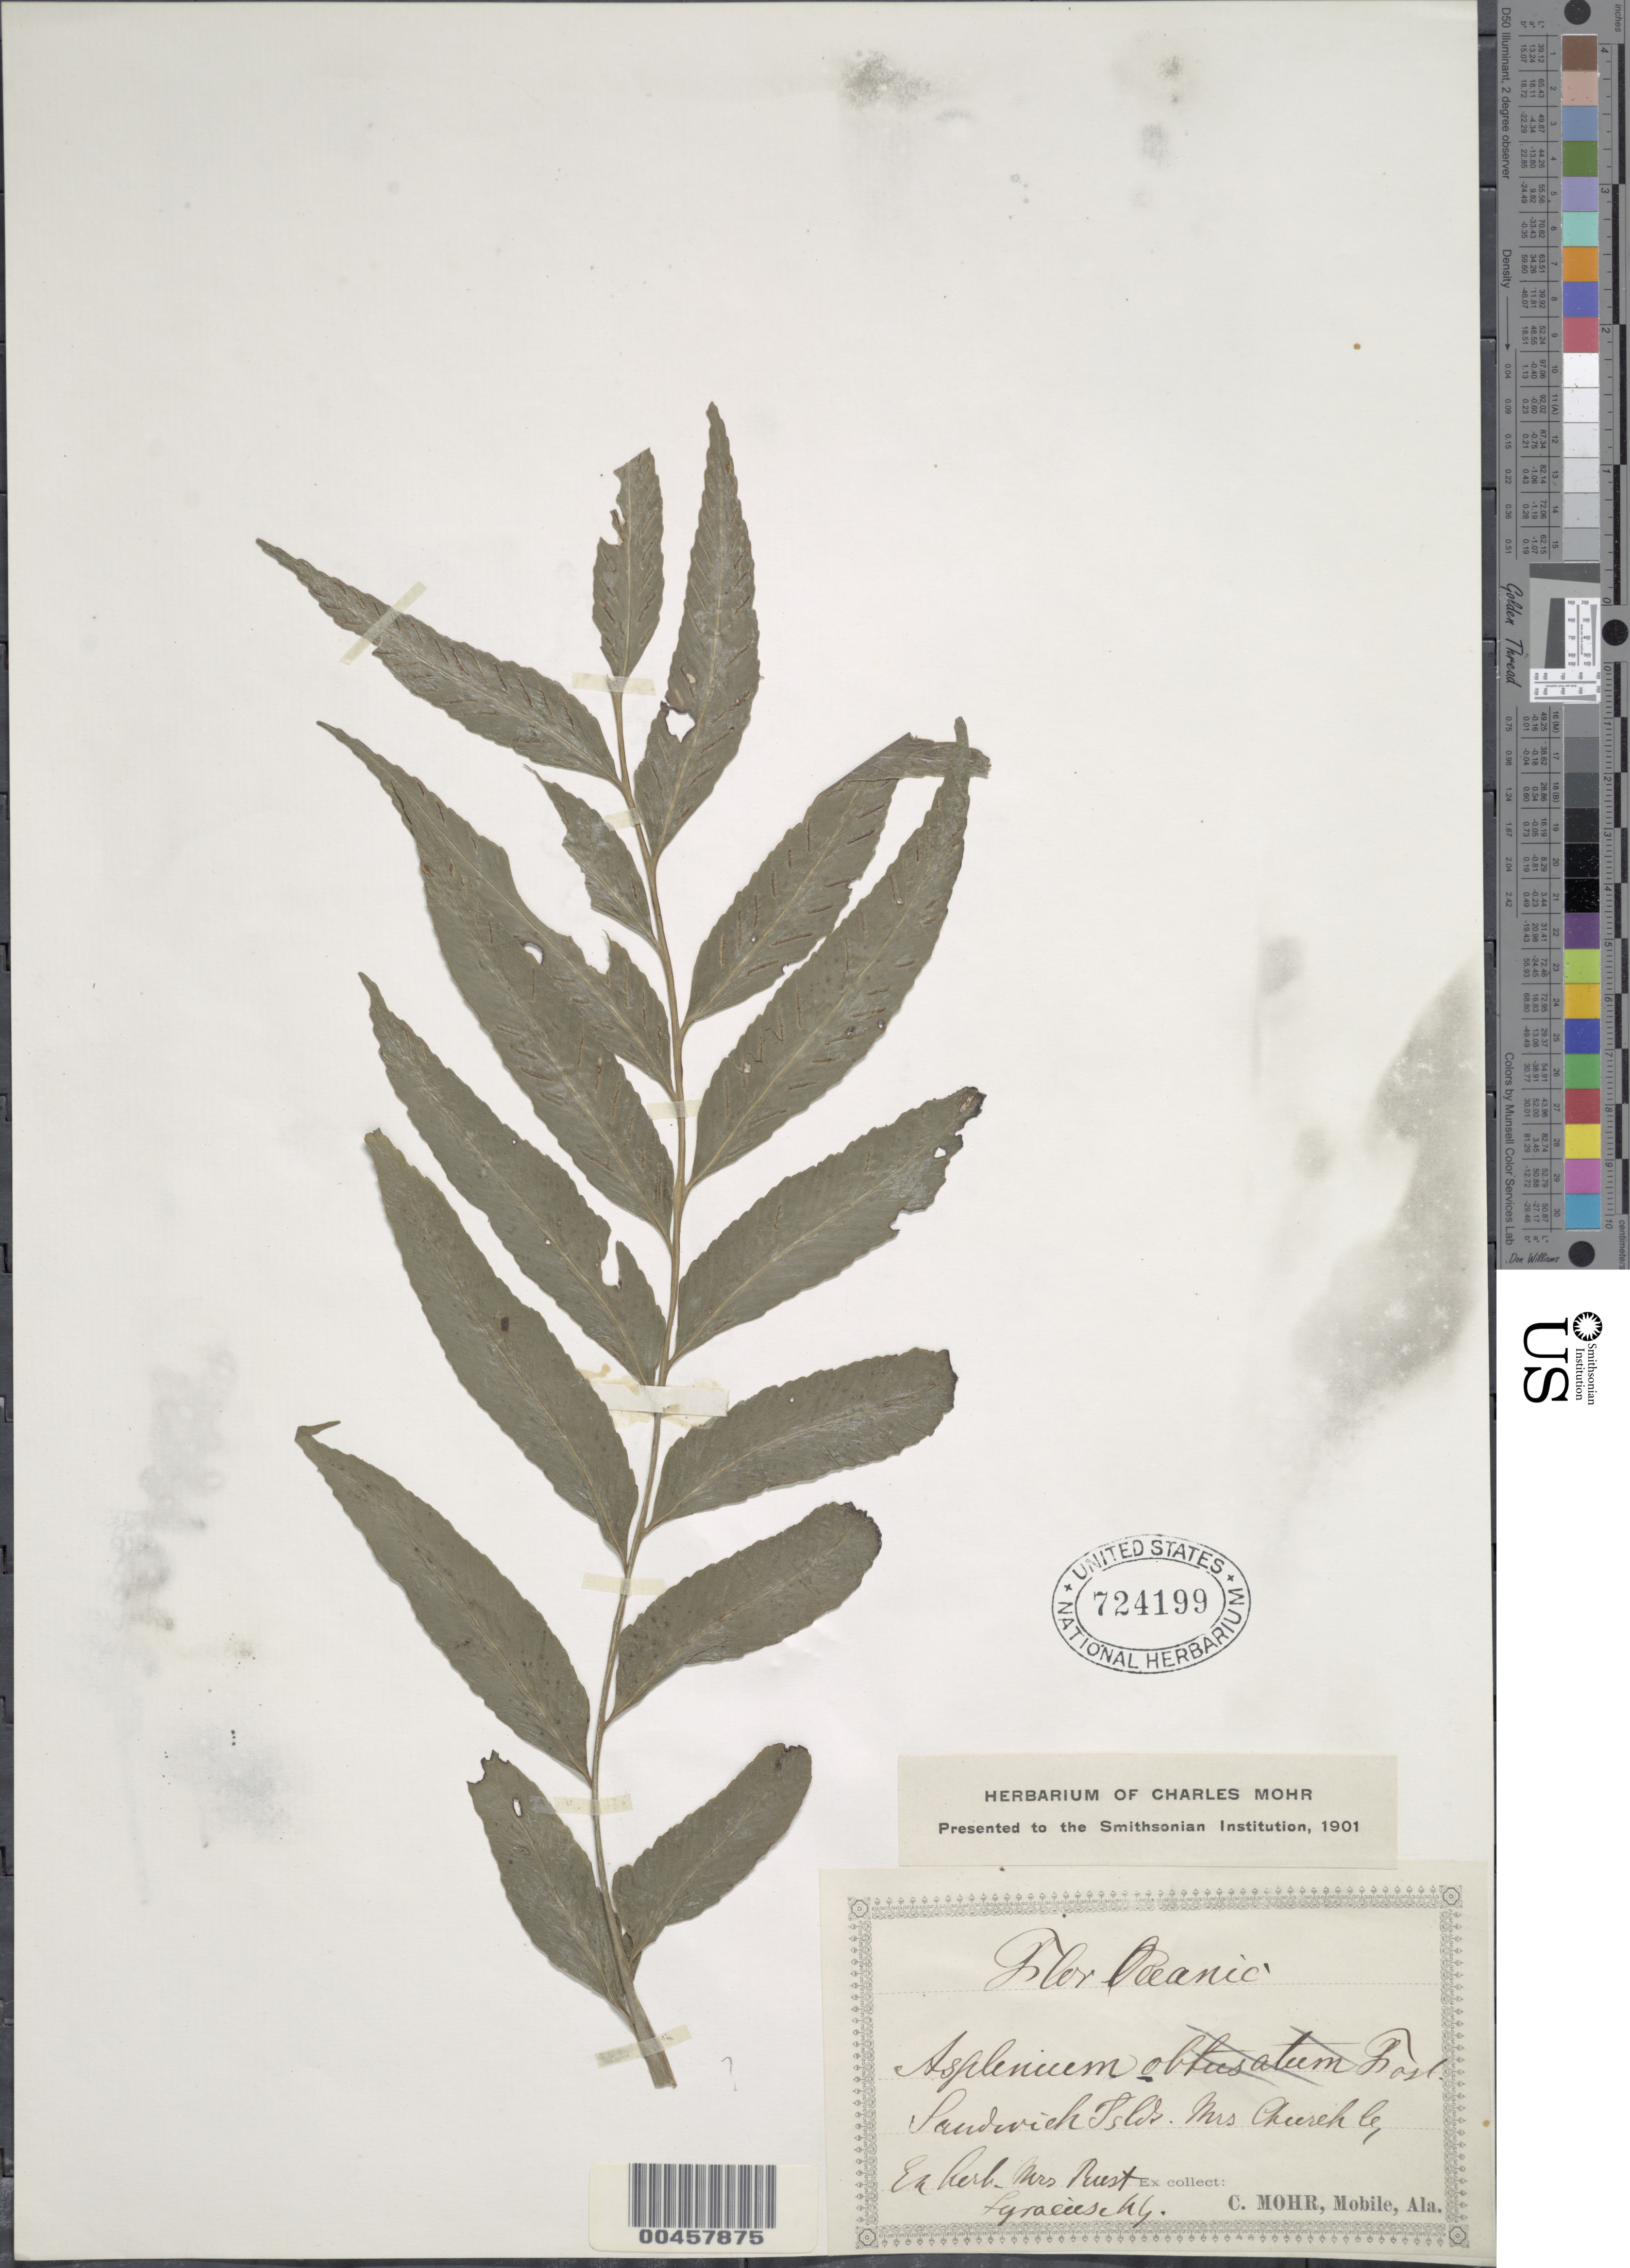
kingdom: Plantae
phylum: Tracheophyta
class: Polypodiopsida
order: Polypodiales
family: Aspleniaceae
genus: Asplenium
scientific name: Asplenium kaulfussii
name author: Schltdl.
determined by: Wagner, W. L., (BOT), Smithsonian Institution - National Museum of Natural History (UNITED STATES)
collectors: C. T. Mohr, ex Herb. Mrs. Priest & Mrs. Church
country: United States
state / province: Hawaii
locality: Sandwich Islands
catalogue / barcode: US 724199